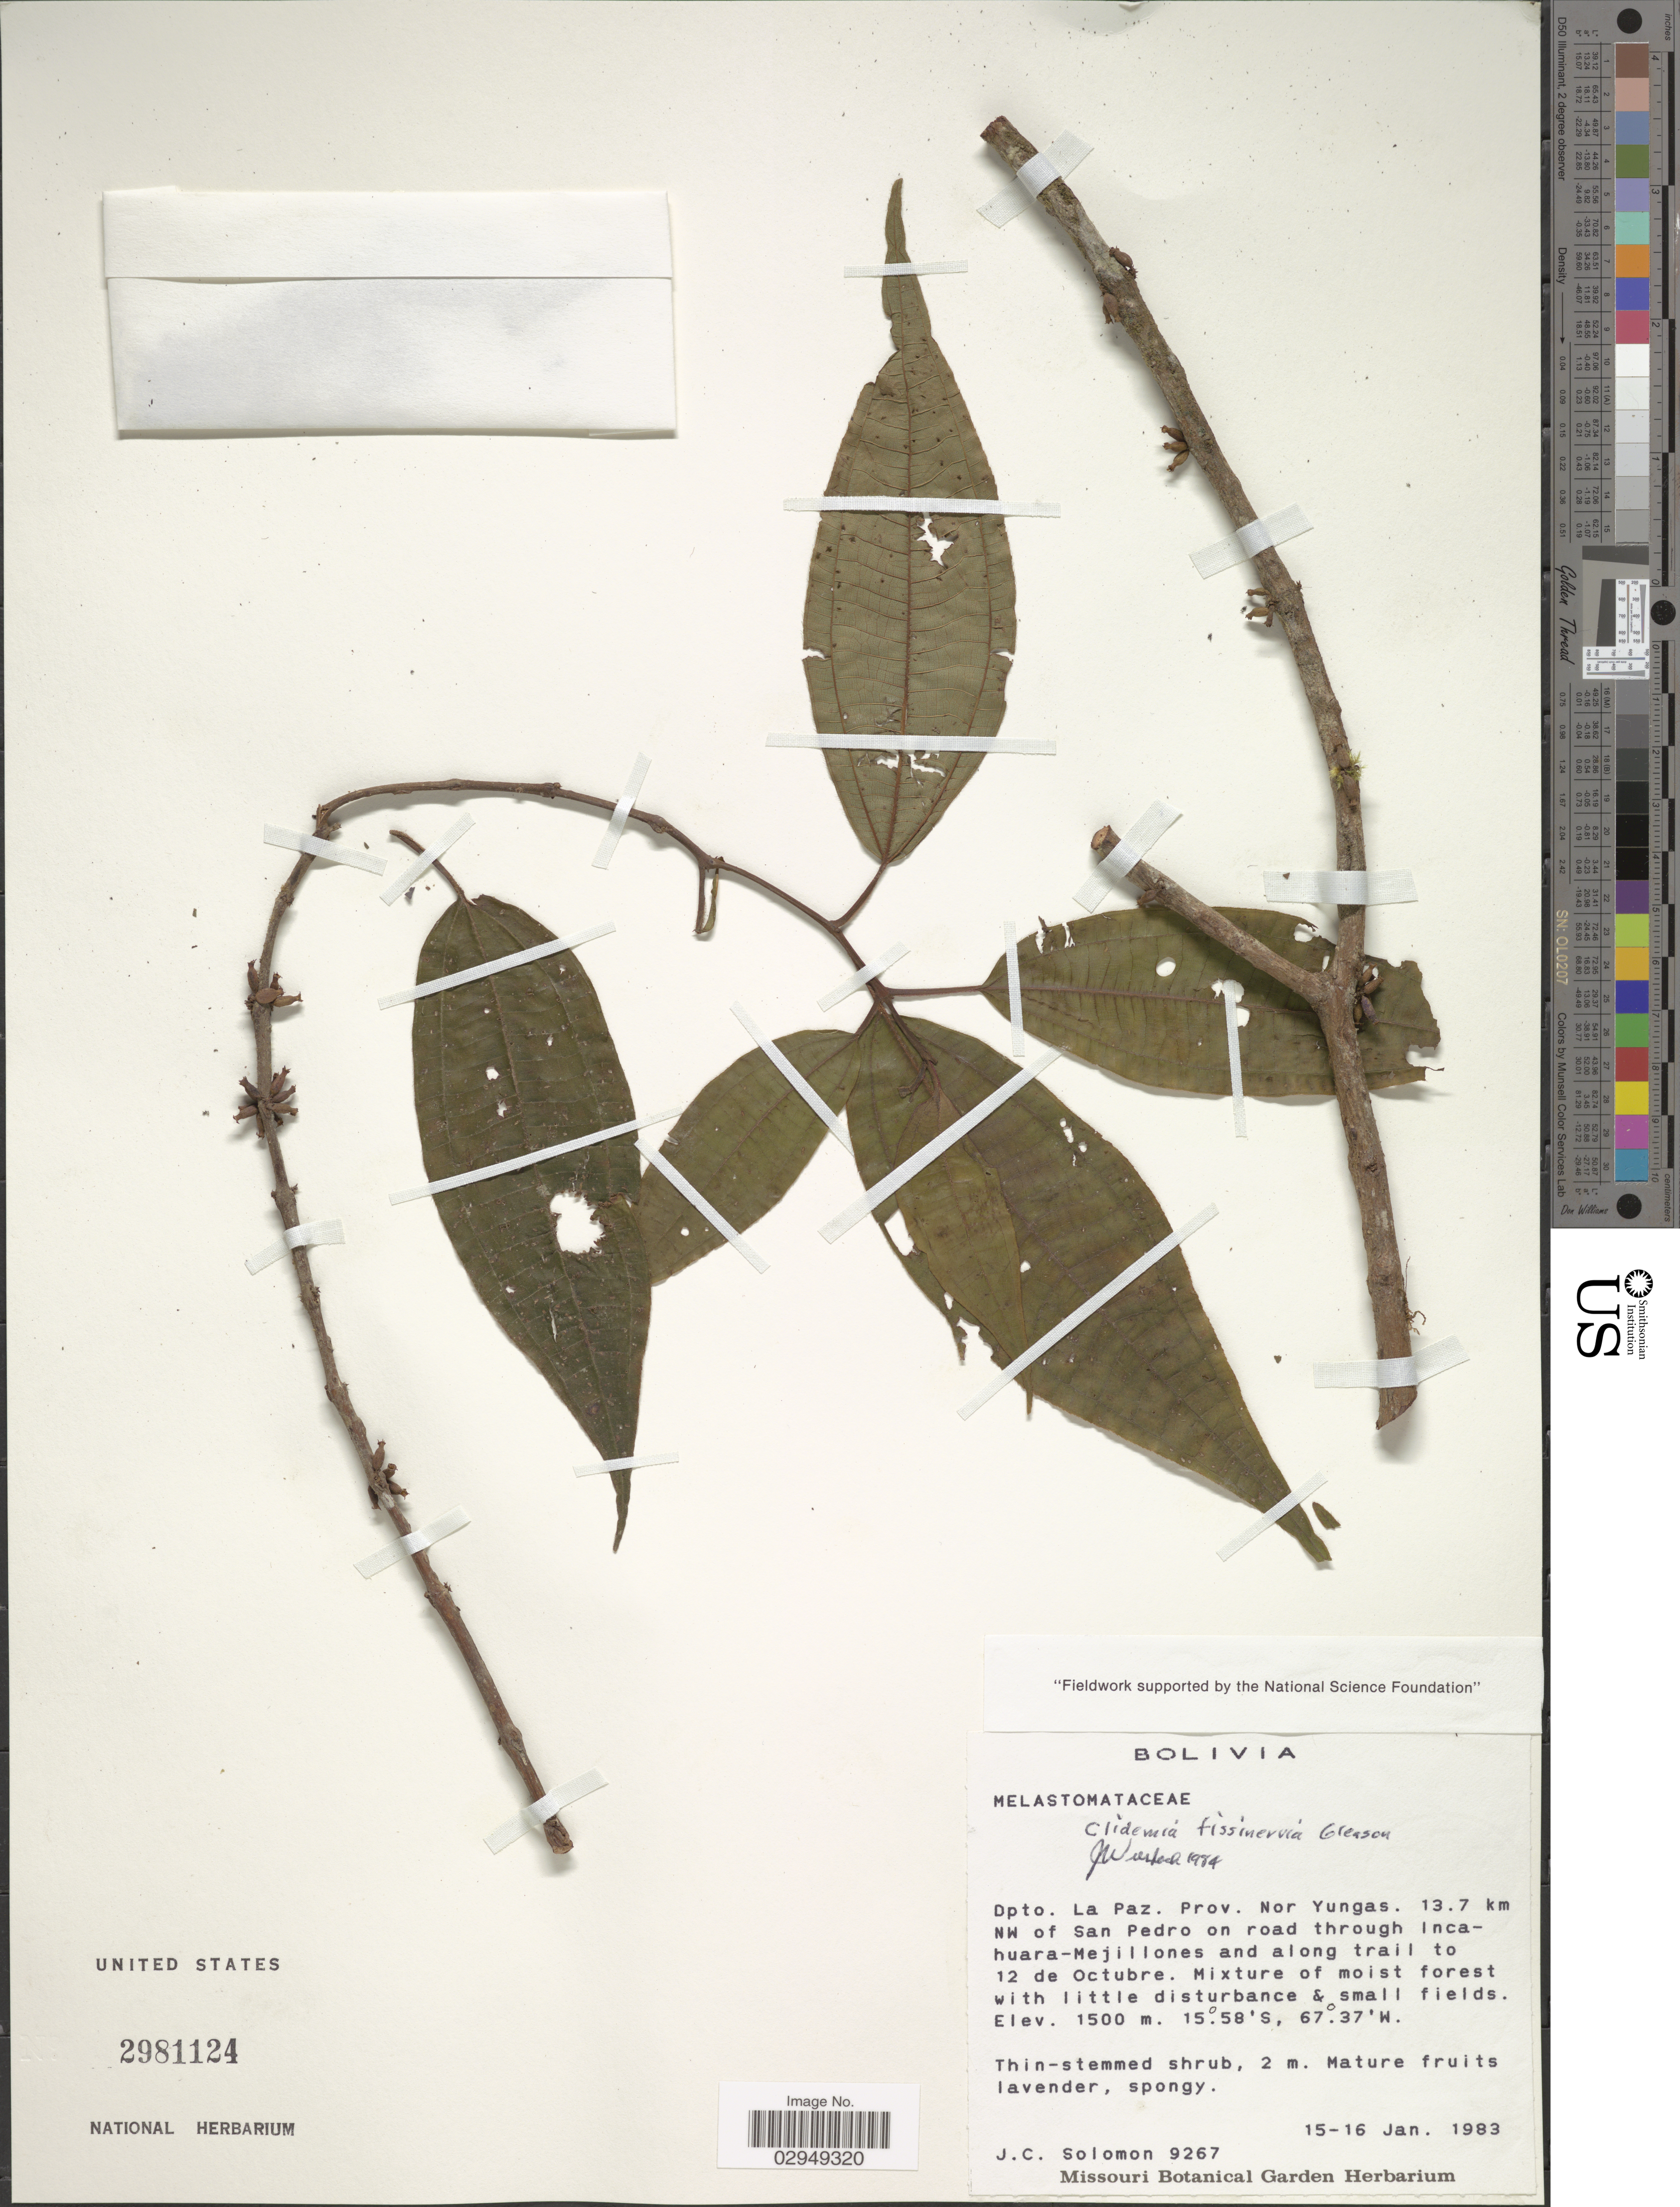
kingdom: Plantae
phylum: Tracheophyta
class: Magnoliopsida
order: Myrtales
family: Melastomataceae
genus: Clidemia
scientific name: Clidemia fissinervia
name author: Gleason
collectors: J. C. Solomon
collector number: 9267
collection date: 1983-01-15/1983-01-16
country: Bolivia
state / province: La Paz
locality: Dpto. La Paz. Prov. Nor Yungas. 13.7 km NW of San Pedro on road through Incahuara-Mejillones and along trail to 12 de Octubre.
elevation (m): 1500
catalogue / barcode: US 2981124